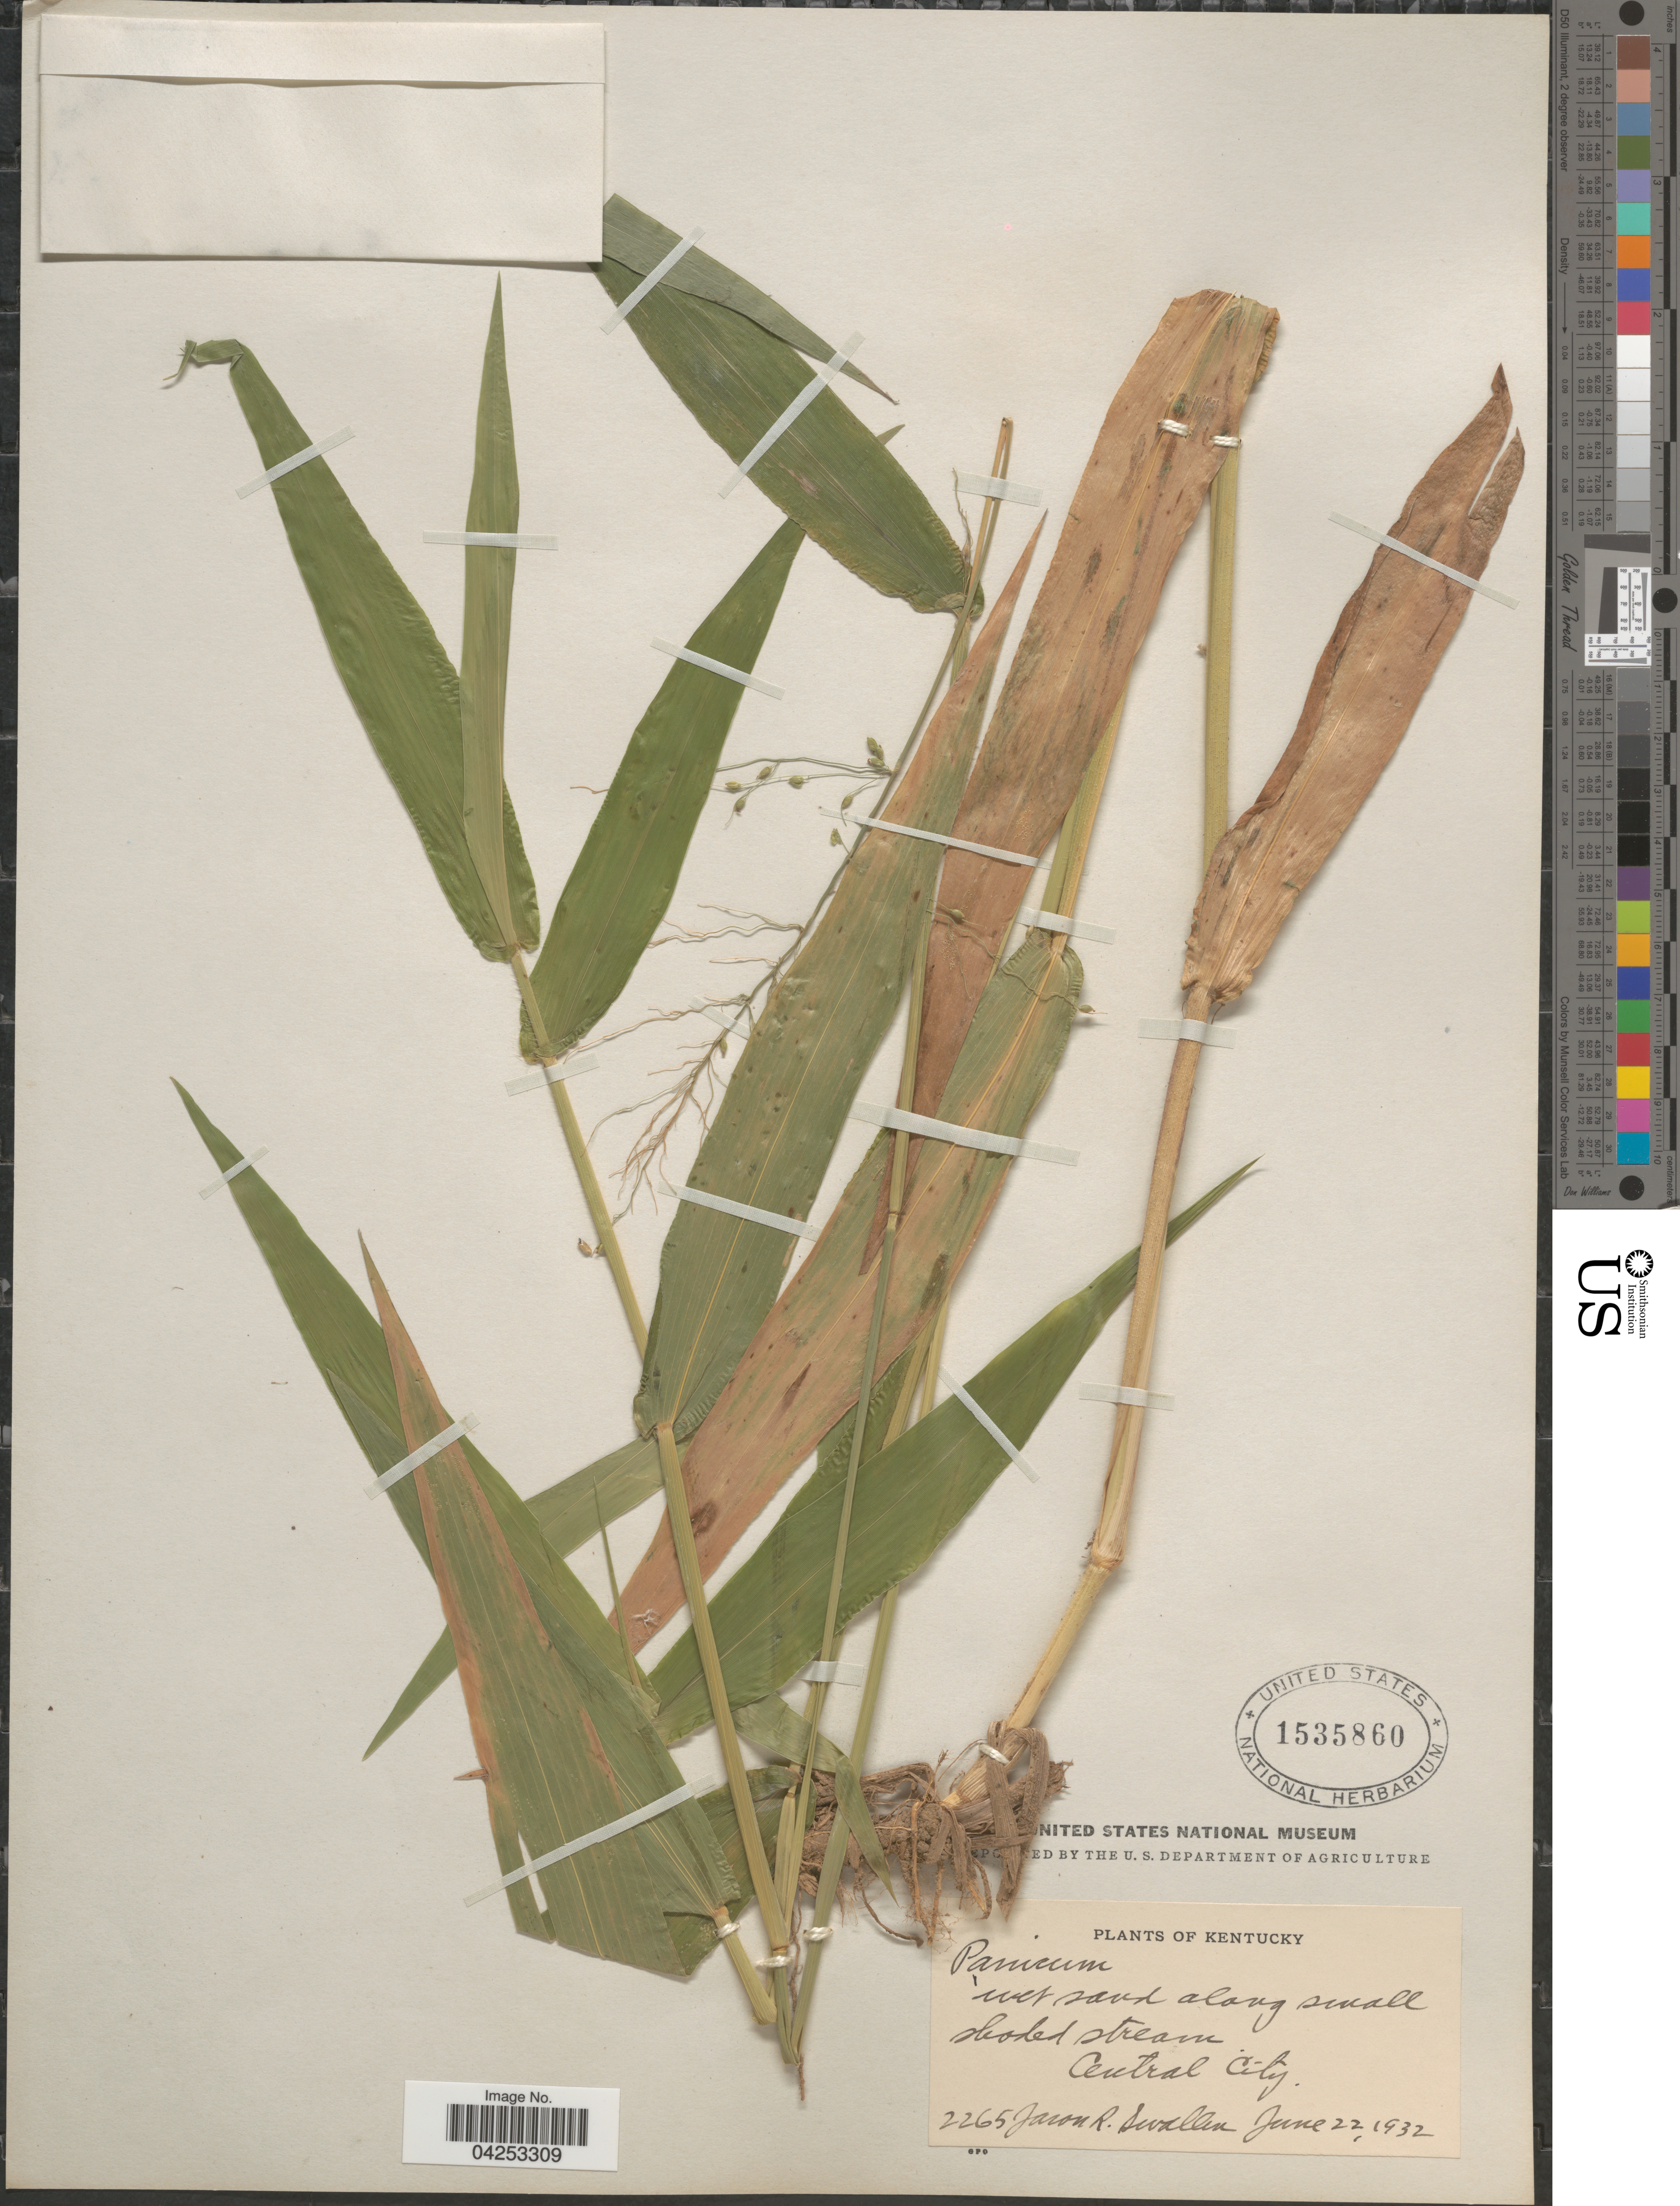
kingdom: Plantae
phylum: Tracheophyta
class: Liliopsida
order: Poales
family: Poaceae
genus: Dichanthelium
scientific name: Dichanthelium clandestinum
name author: (L.) Gould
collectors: J. R. Swallen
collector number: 2265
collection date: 1932-06-22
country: United States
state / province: Kentucky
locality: Wet sand along small shaded stream, Central City.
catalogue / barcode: US 1535860